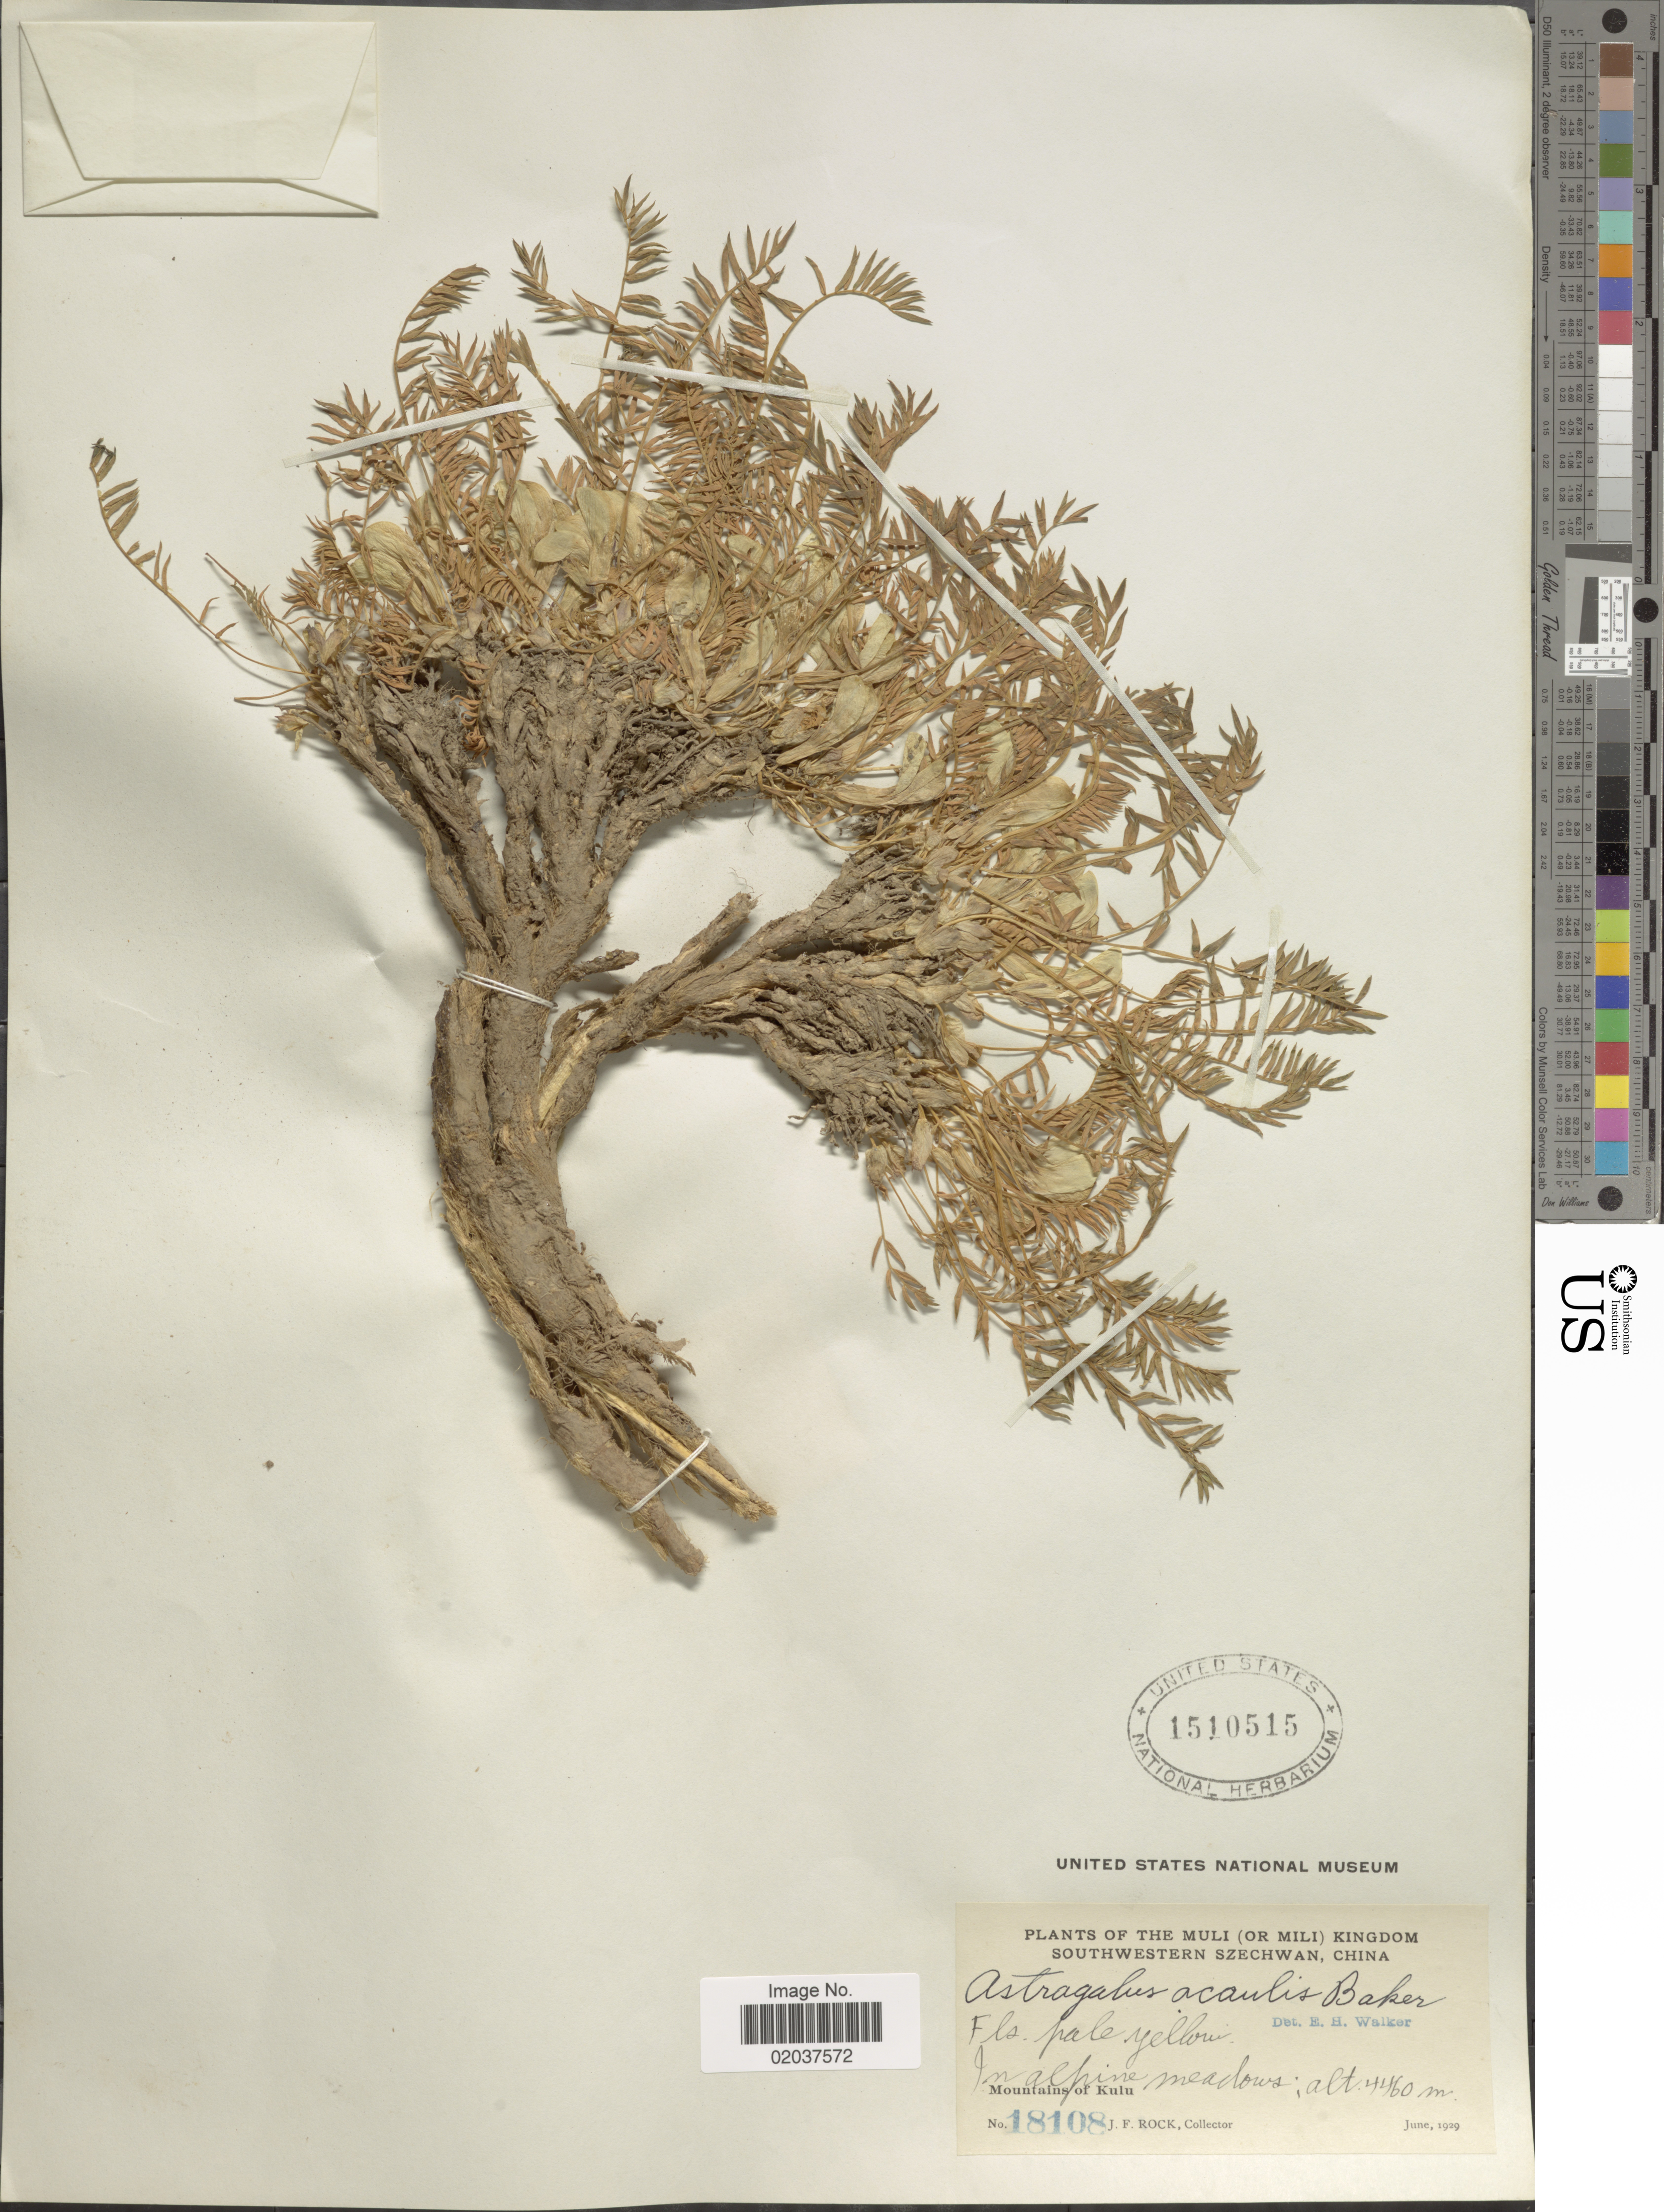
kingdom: Plantae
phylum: Tracheophyta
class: Magnoliopsida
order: Fabales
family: Fabaceae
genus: Astragalus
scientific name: Astragalus acaulis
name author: Baker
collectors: J. Rock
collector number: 18108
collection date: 1929-06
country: China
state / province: Sichuan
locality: The Muli (or Mili) Kingdom southwestern Szechwan, Mountains of Kulu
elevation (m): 4460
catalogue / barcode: US 1510515